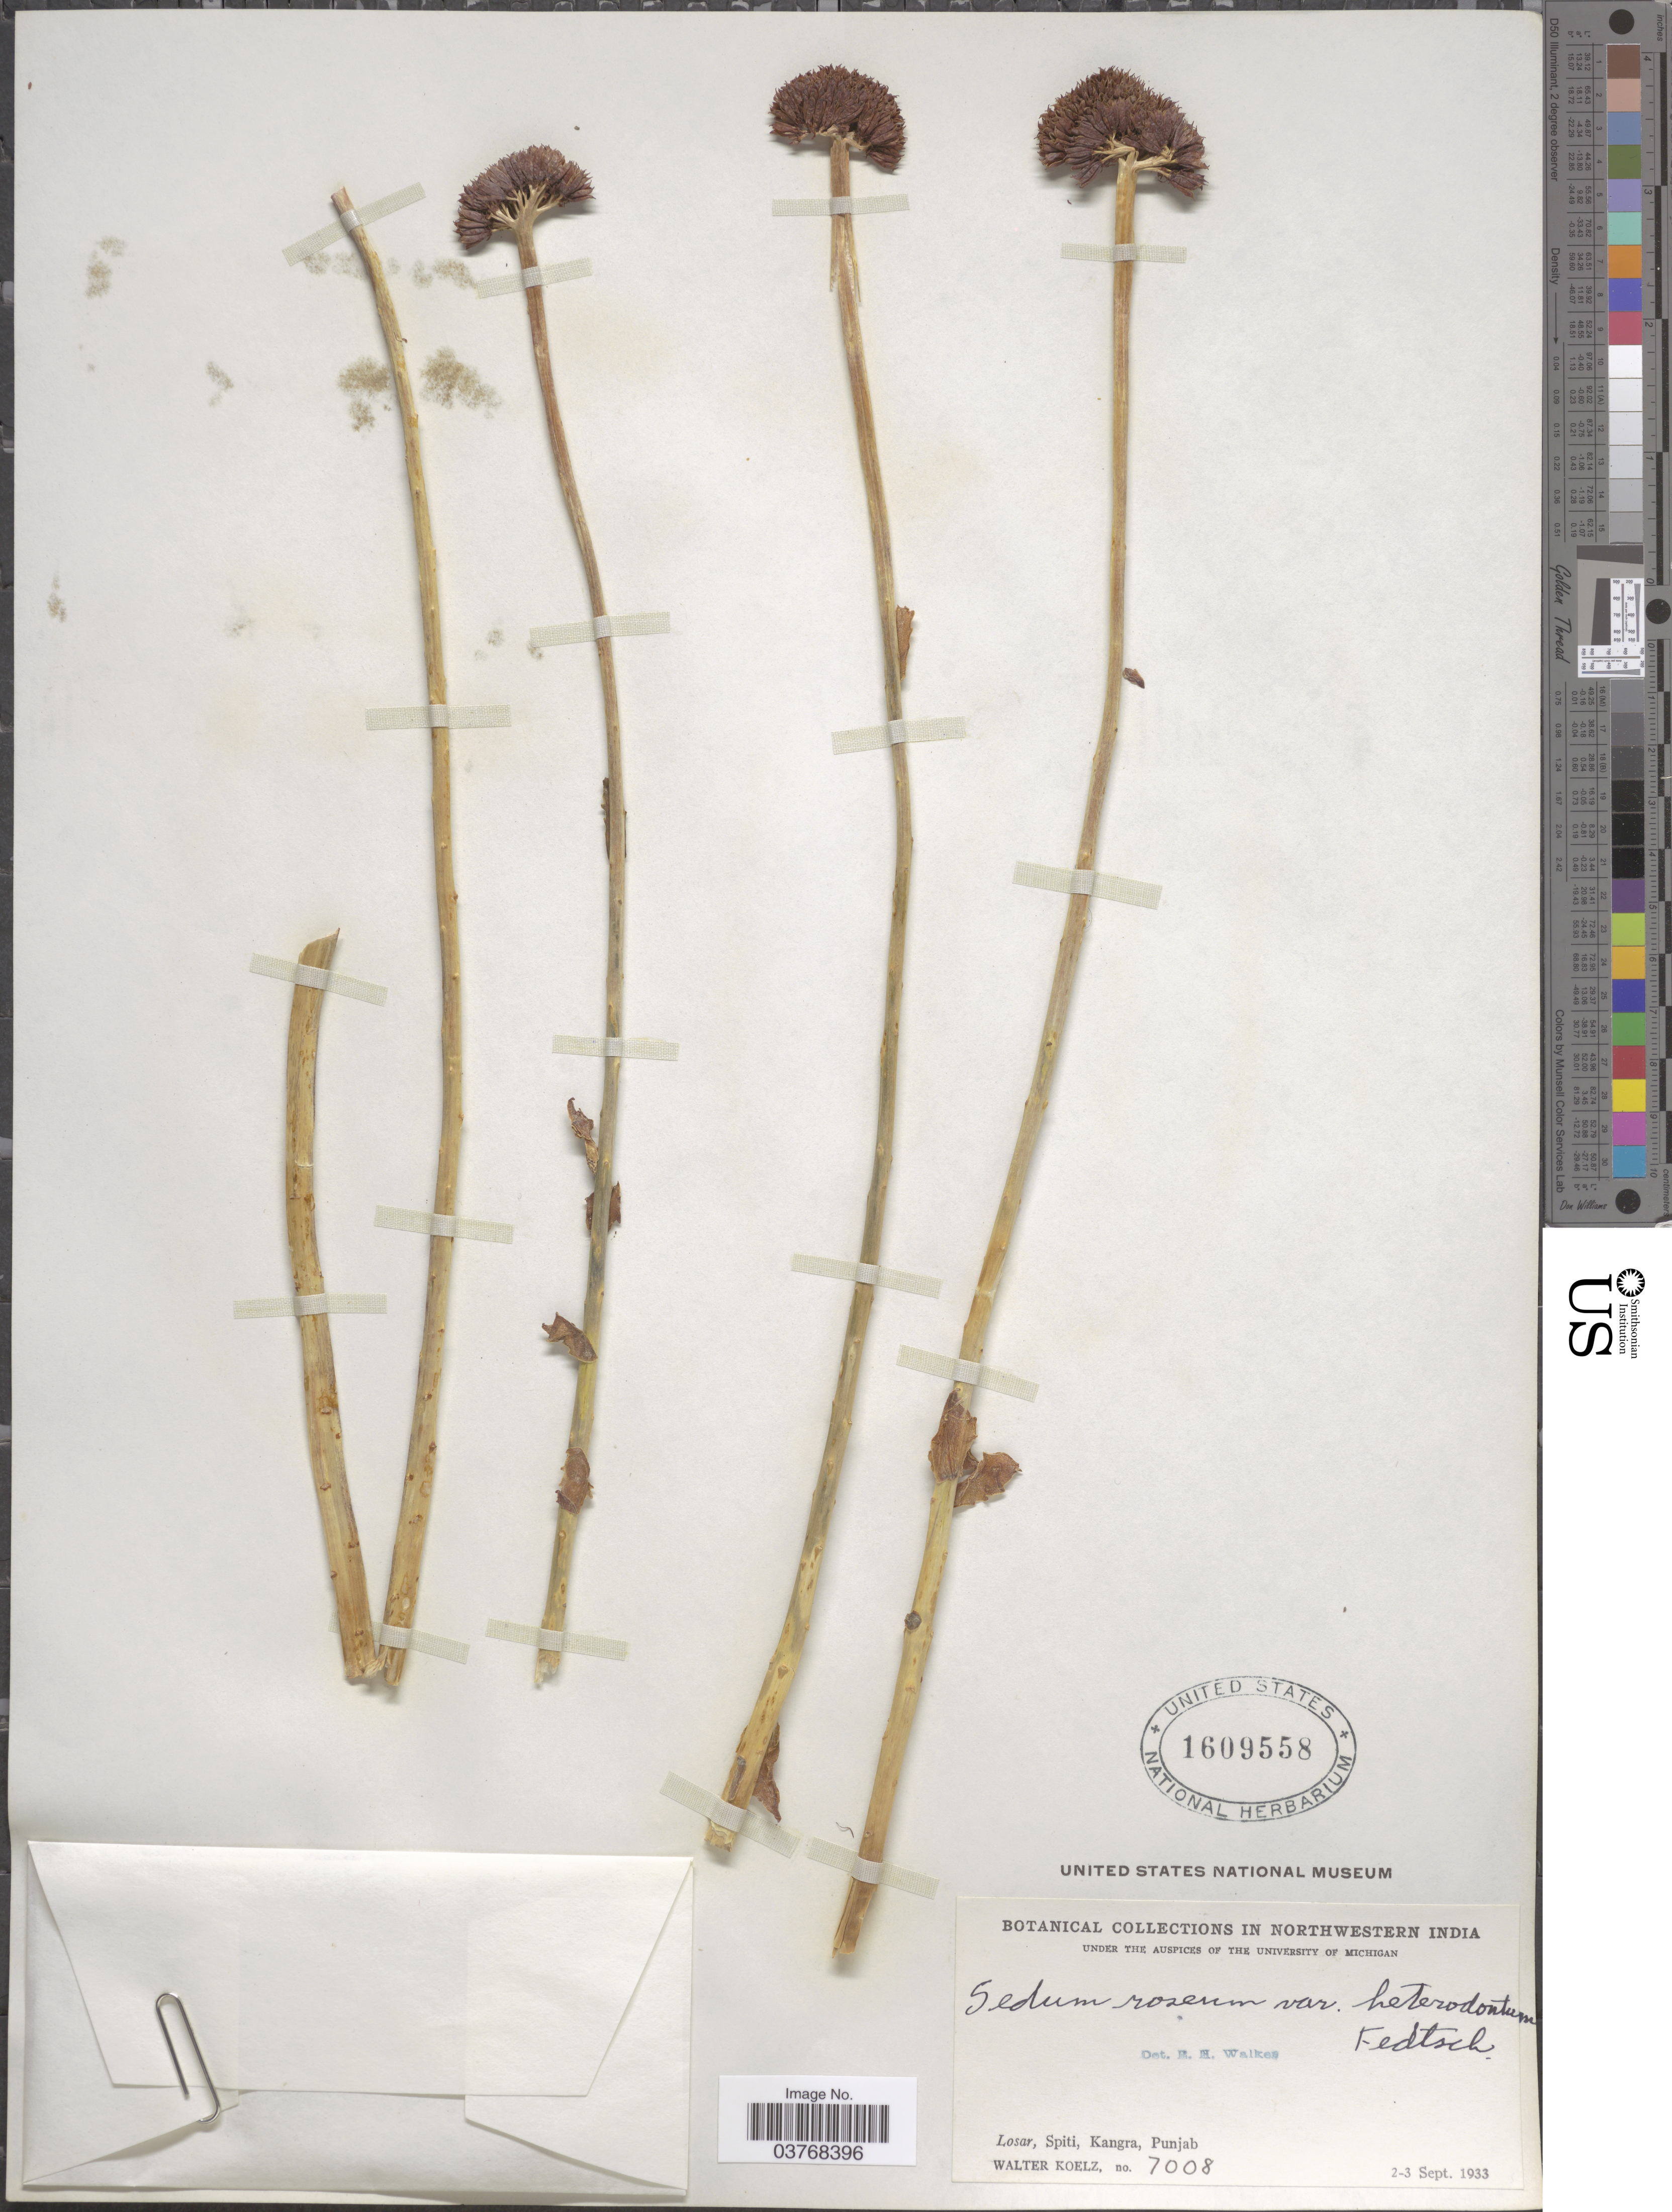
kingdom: Plantae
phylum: Tracheophyta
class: Magnoliopsida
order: Saxifragales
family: Crassulaceae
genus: Rhodiola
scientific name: Rhodiola heterodonta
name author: (Hook. f. & Thomson) Boriss.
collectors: W. N. Koelz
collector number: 7008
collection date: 1933-09-02/1933-09-03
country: India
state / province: Punjab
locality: Northwestern India. Losar, Spiti, Kangra.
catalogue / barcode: US 1609558